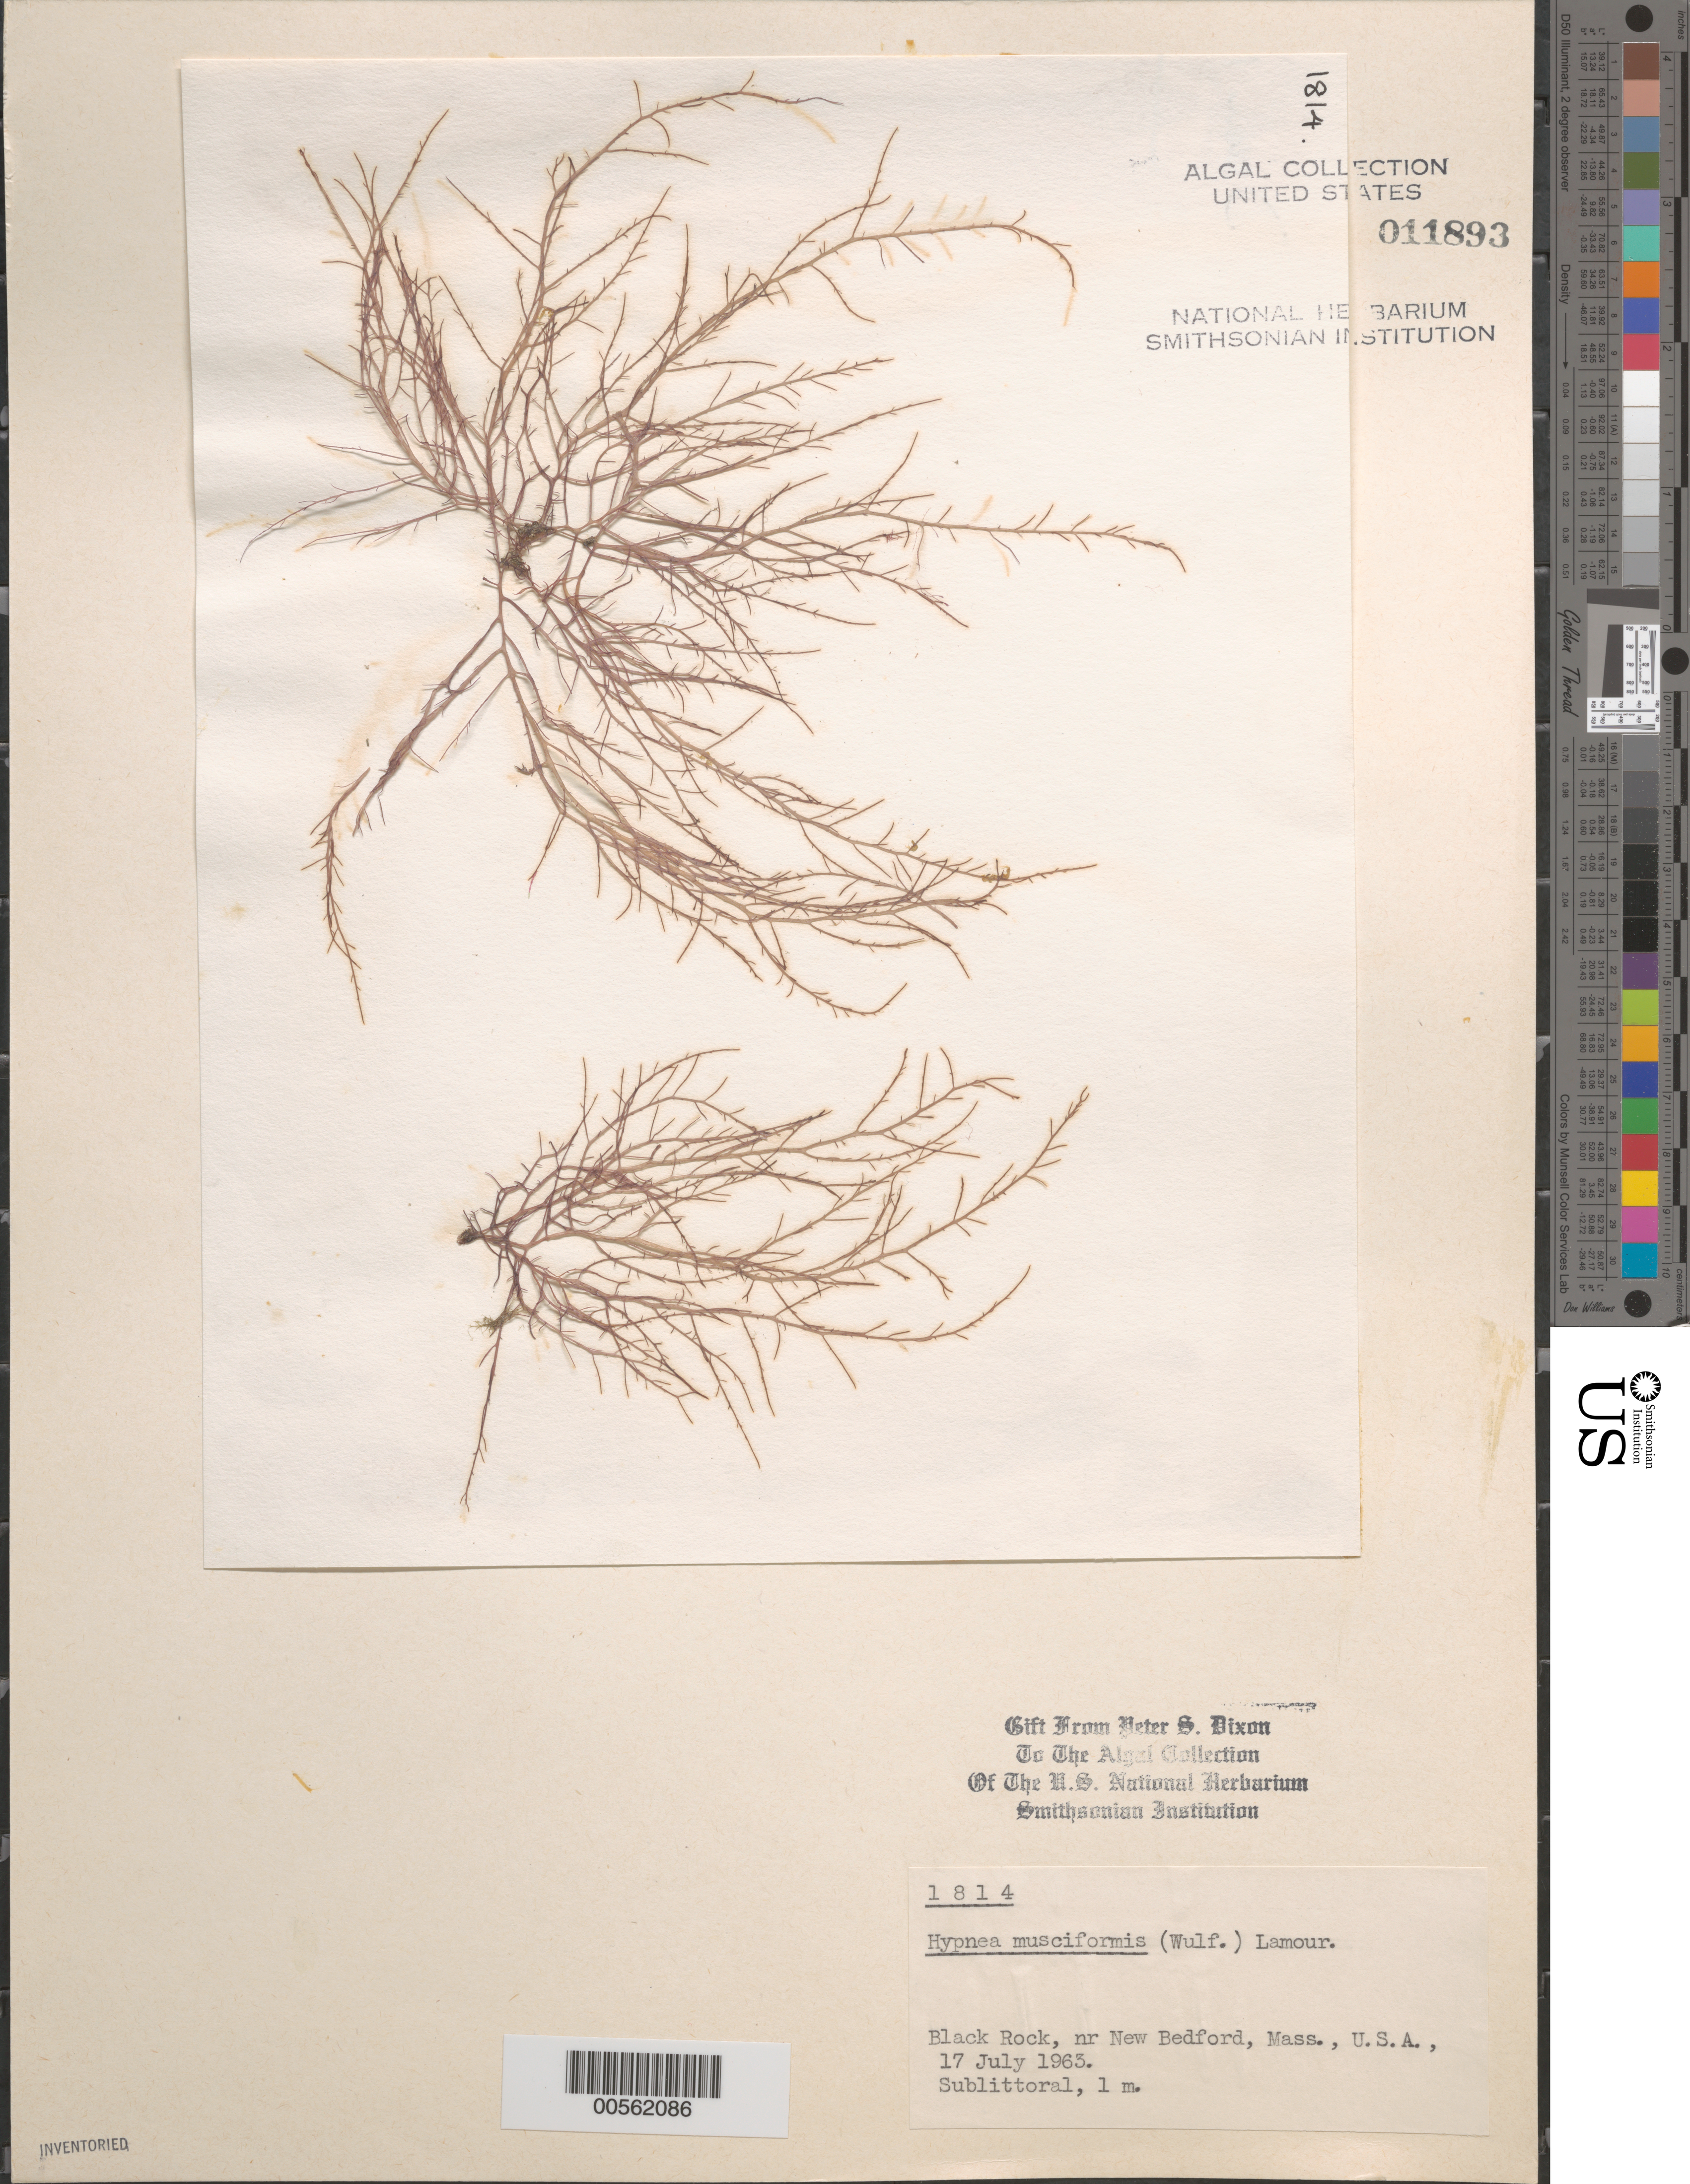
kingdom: Plantae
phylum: Rhodophyta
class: Florideophyceae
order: Gigartinales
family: Cystocloniaceae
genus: Hypnea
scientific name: Hypnea musciformis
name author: (Wulfen) J.V.Lamouroux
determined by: Dixon, P. S.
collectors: P. S. Dixon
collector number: PSD 1814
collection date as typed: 17 Jul 1963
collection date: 1963-07-17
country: United States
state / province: Massachusetts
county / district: Bristol County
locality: Black Rock, near New Bedford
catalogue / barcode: US 11893